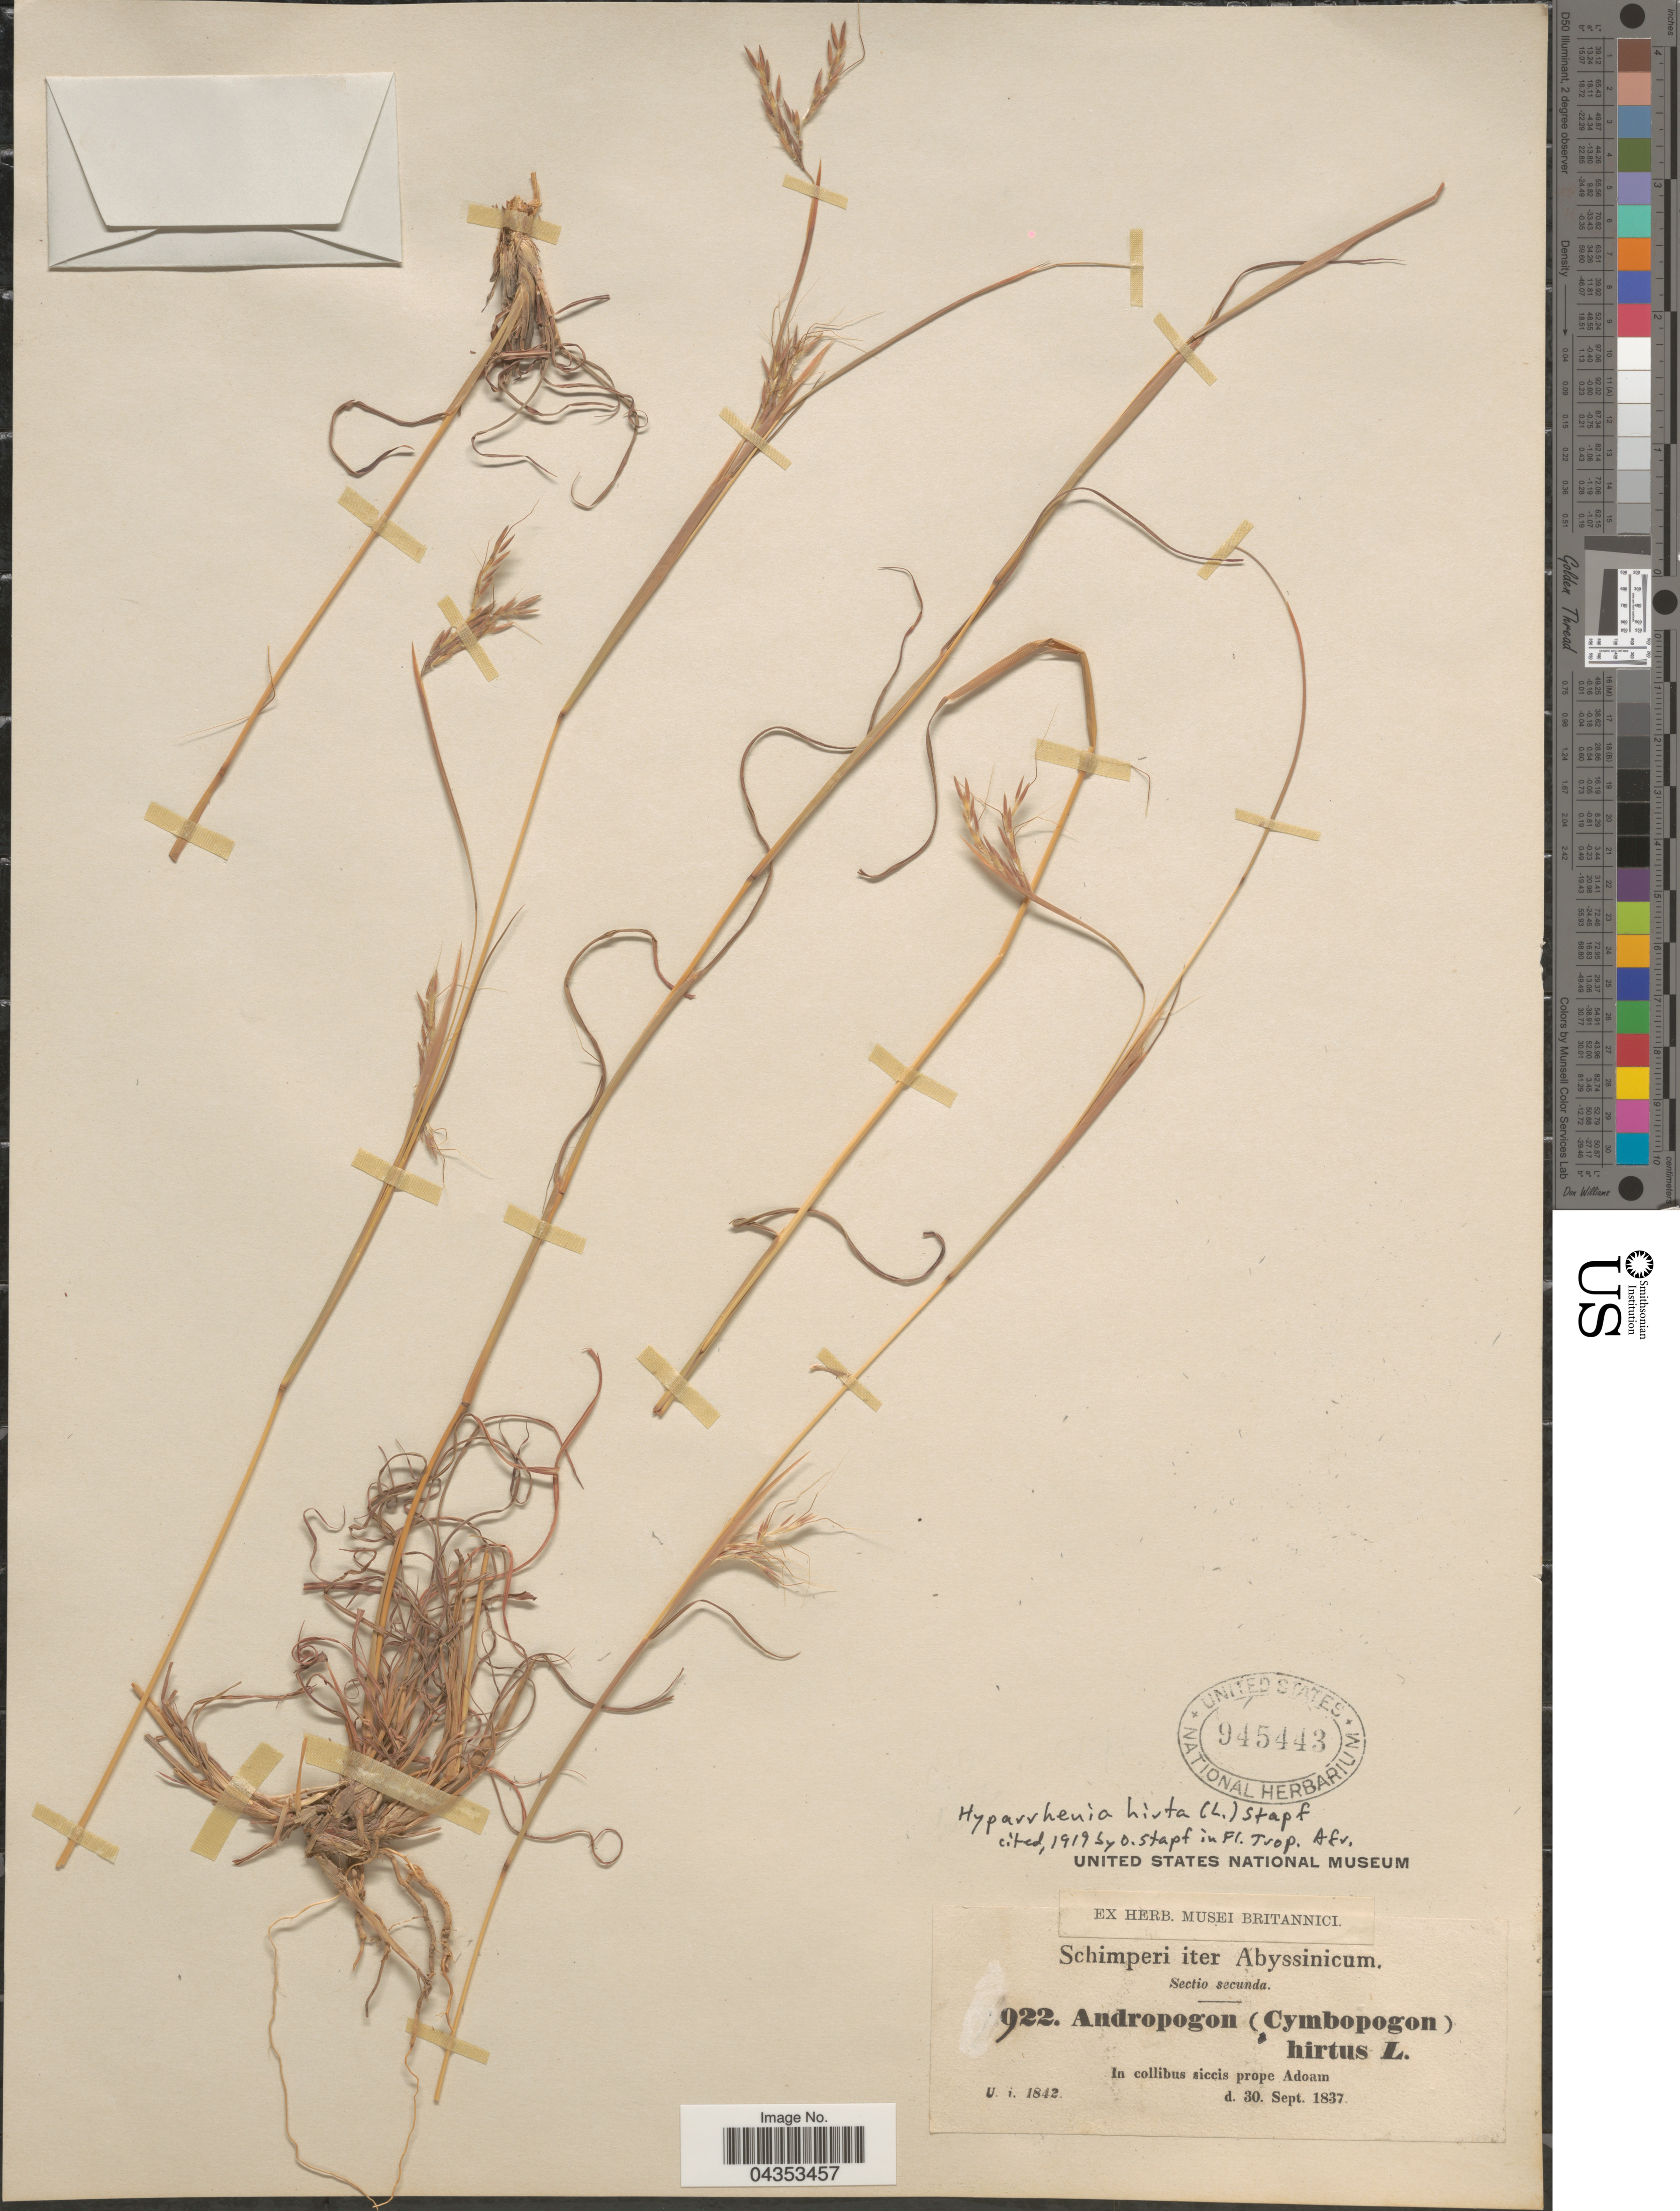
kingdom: Plantae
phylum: Tracheophyta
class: Liliopsida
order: Poales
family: Poaceae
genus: Hyparrhenia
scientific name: Hyparrhenia hirta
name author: (L.) Stapf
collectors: -. Schimper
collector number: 922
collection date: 1837-09-30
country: Ethiopia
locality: Iter Abyssinicum. In collibus siccis prope Adoam.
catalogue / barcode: US 945443